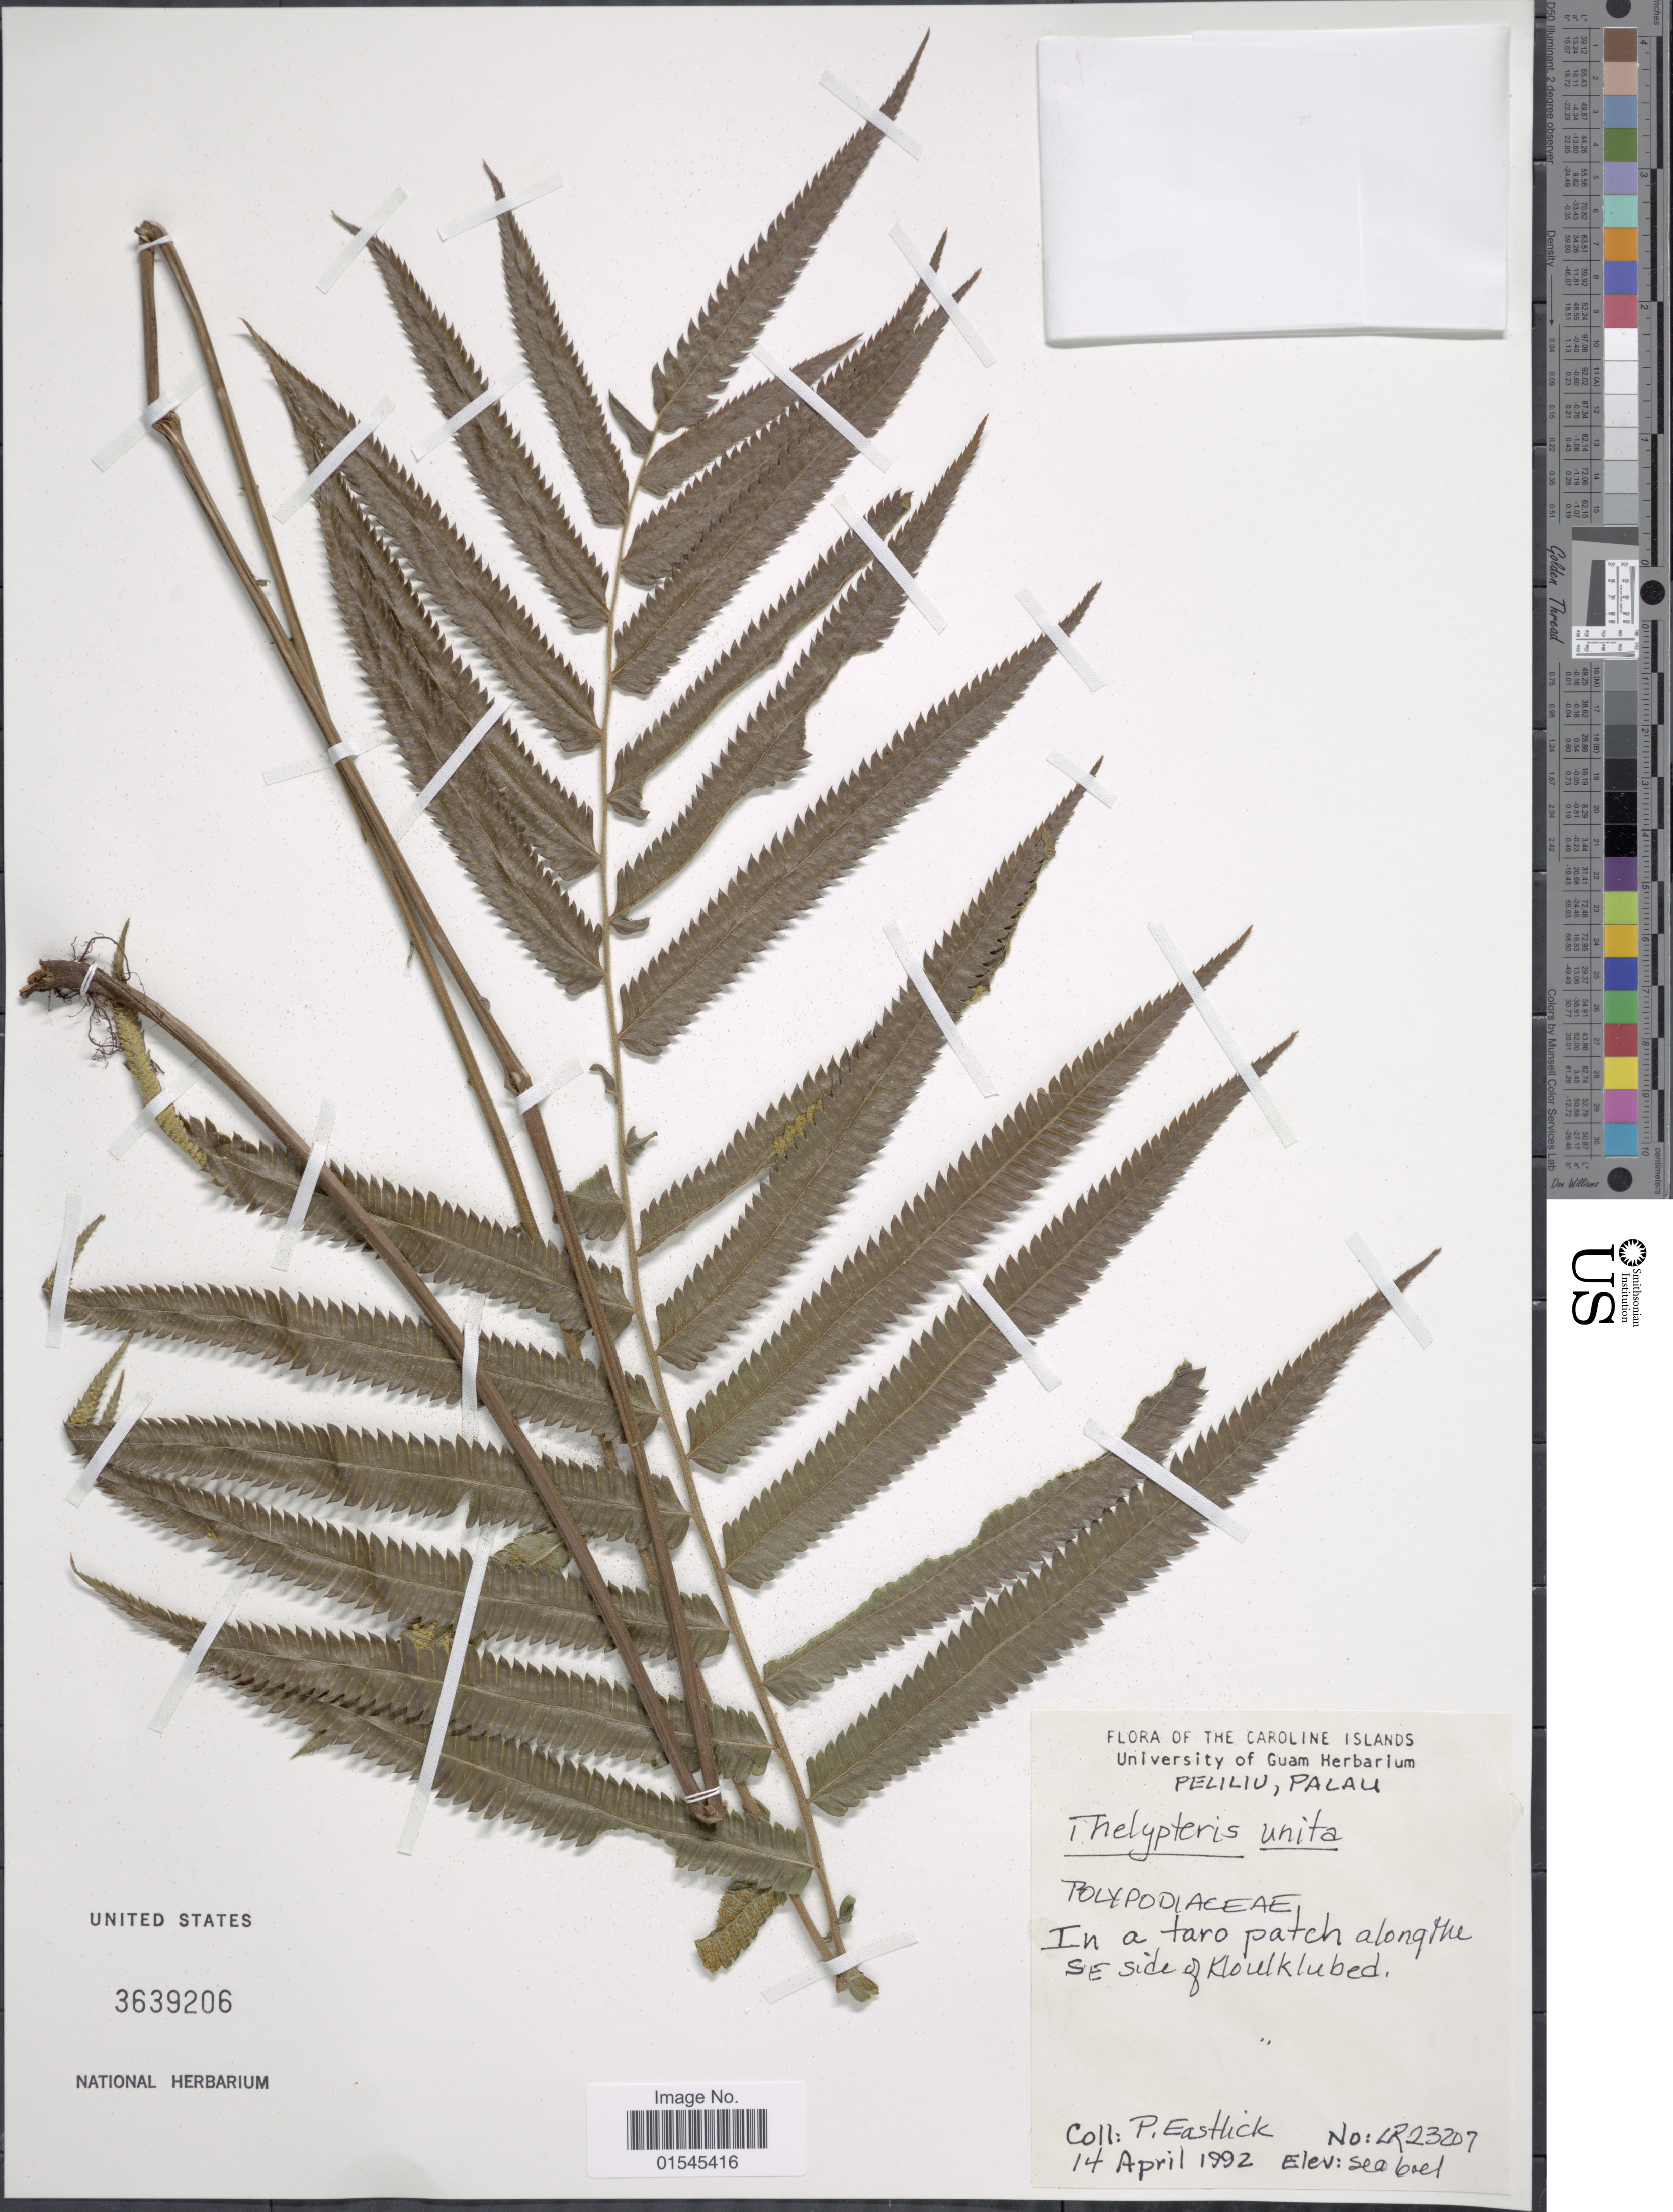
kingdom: Plantae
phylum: Tracheophyta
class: Polypodiopsida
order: Polypodiales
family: Thelypteridaceae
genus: Sphaerostephanos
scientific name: Sphaerostephanos unitus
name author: (L.) Holttum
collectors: P. Eastlick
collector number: LR 23207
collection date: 1992-04-14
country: Palau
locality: The Caroline Island. Peliliu, Palau. In a taro patch along the SE side of Klaiklubed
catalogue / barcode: US 3639206